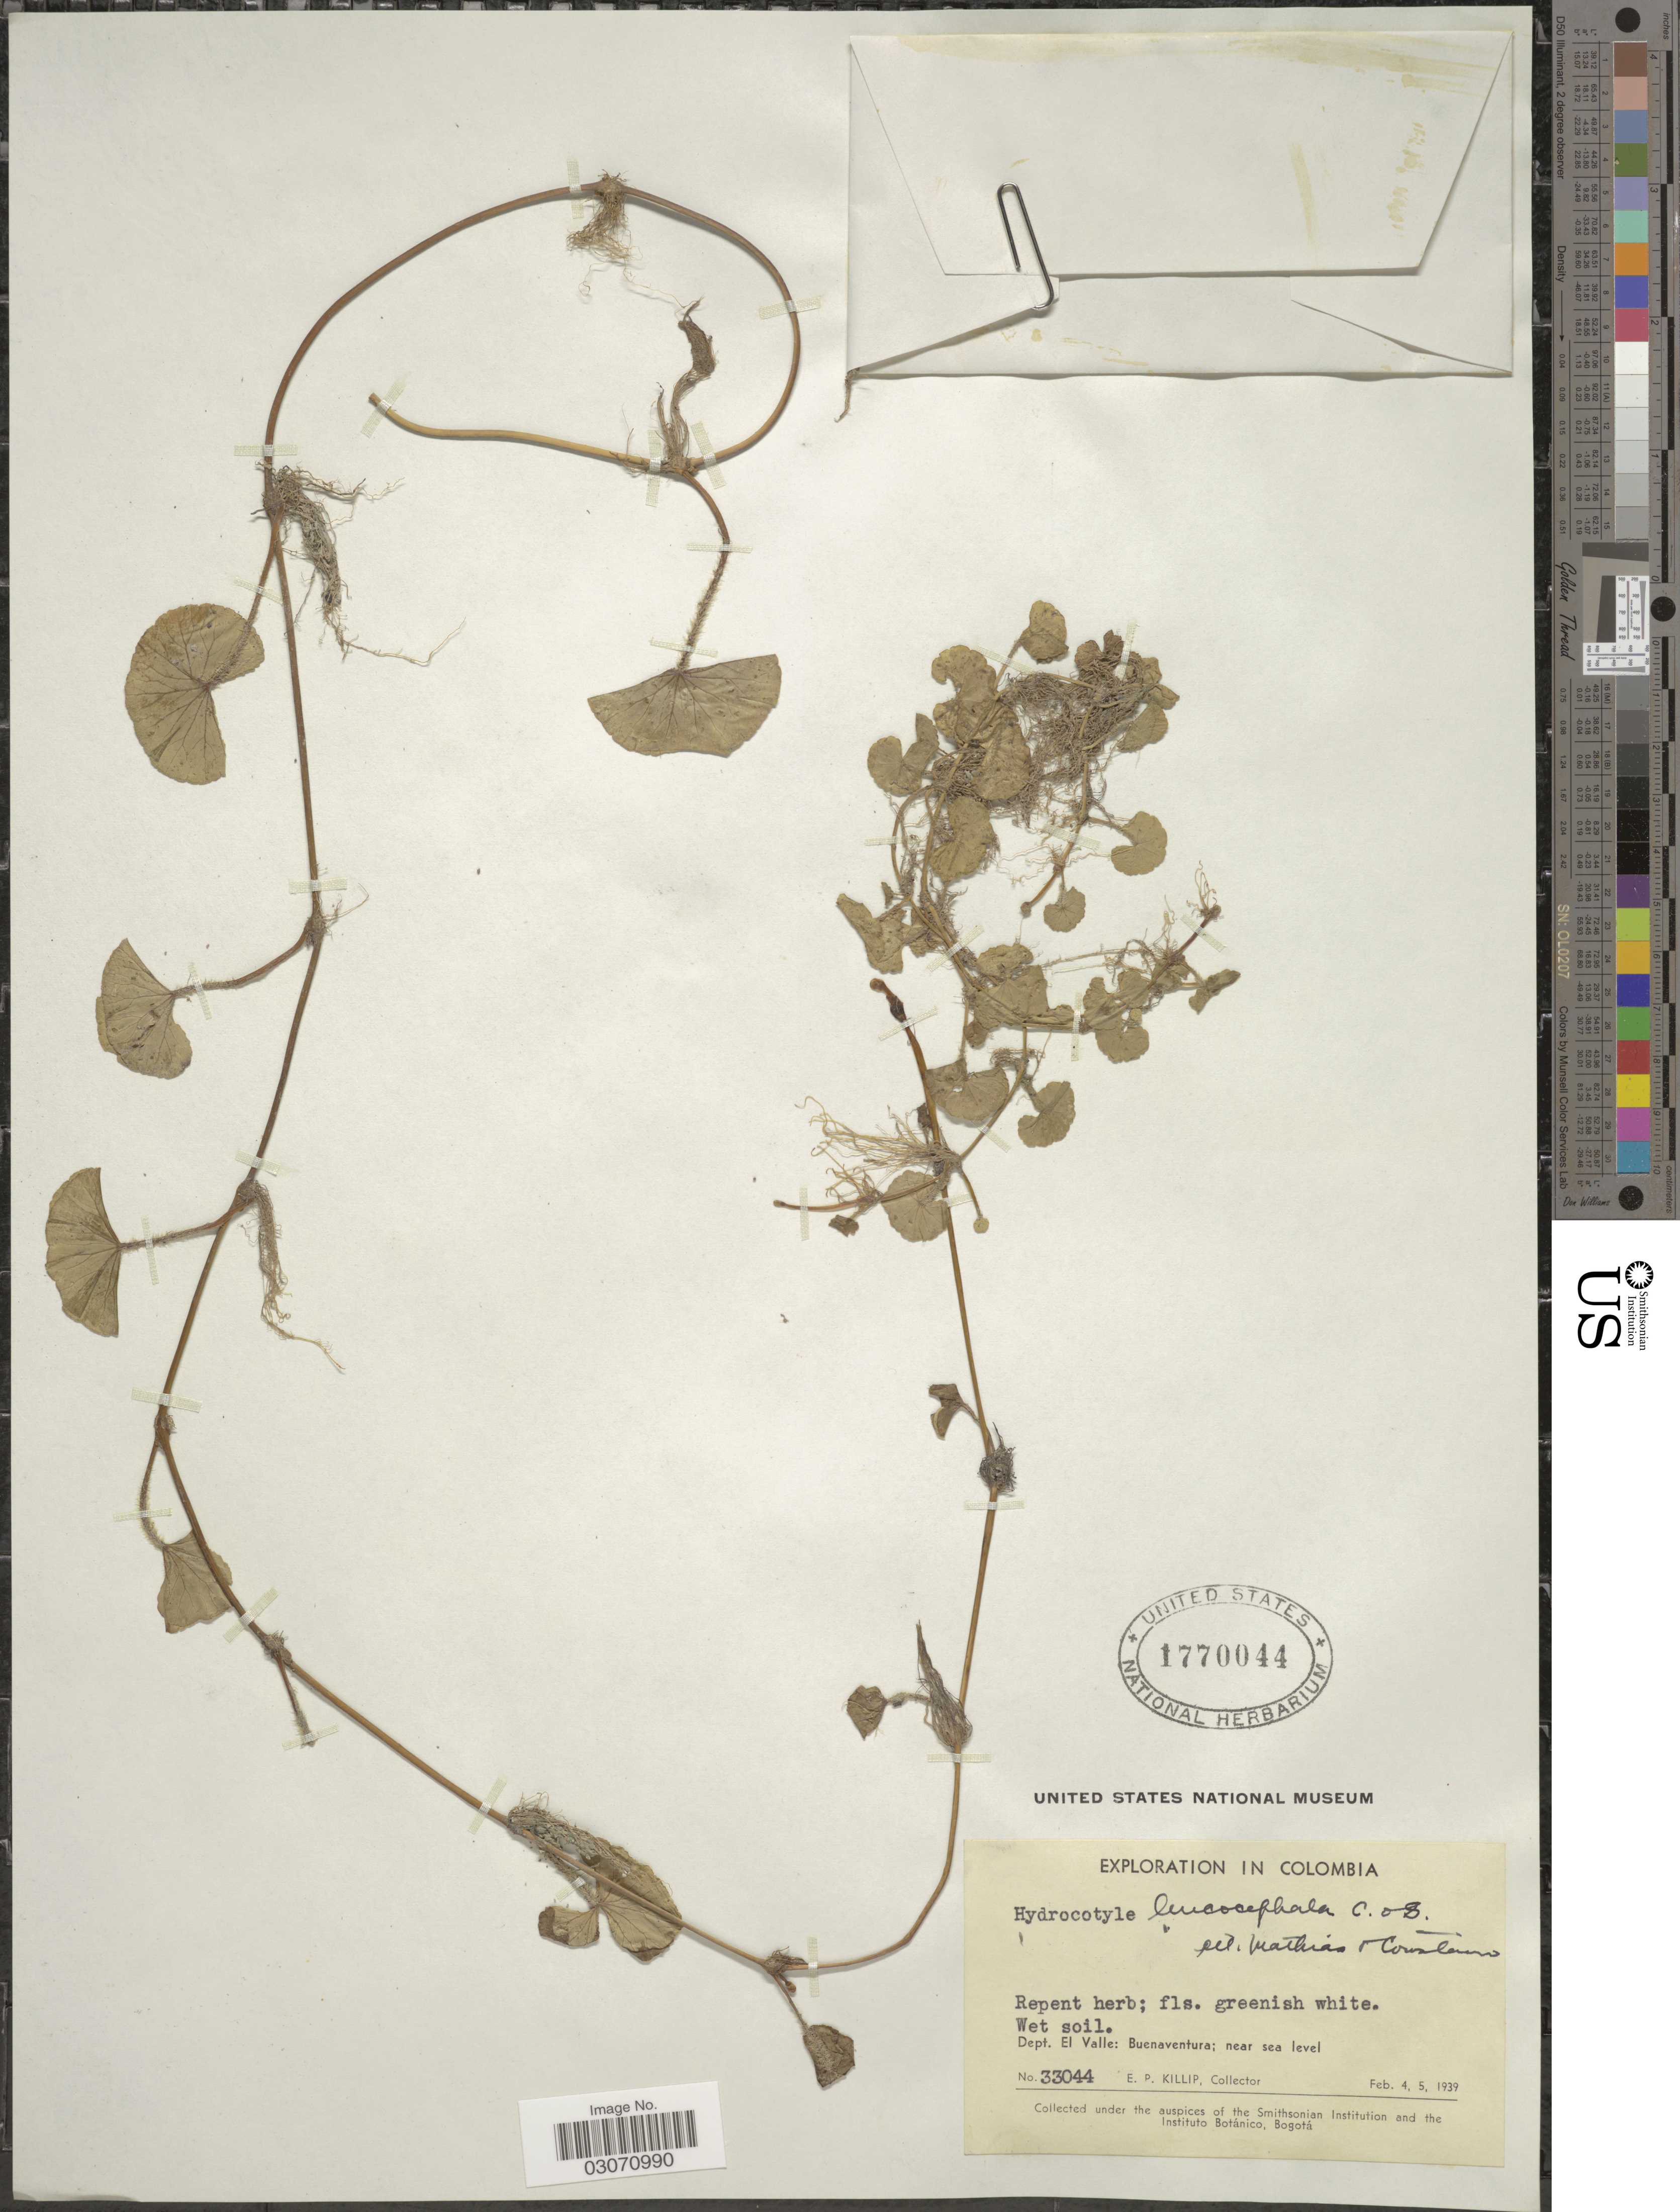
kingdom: Plantae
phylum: Tracheophyta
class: Magnoliopsida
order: Apiales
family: Araliaceae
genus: Hydrocotyle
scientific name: Hydrocotyle leucocephala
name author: Cham. & Schltdl.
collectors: E. P. Killip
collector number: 33044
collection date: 1939-02-04/1939-02-05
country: Colombia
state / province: Valle del Cauca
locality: Dept. El Valle: Buenaventura.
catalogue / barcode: US 1770044